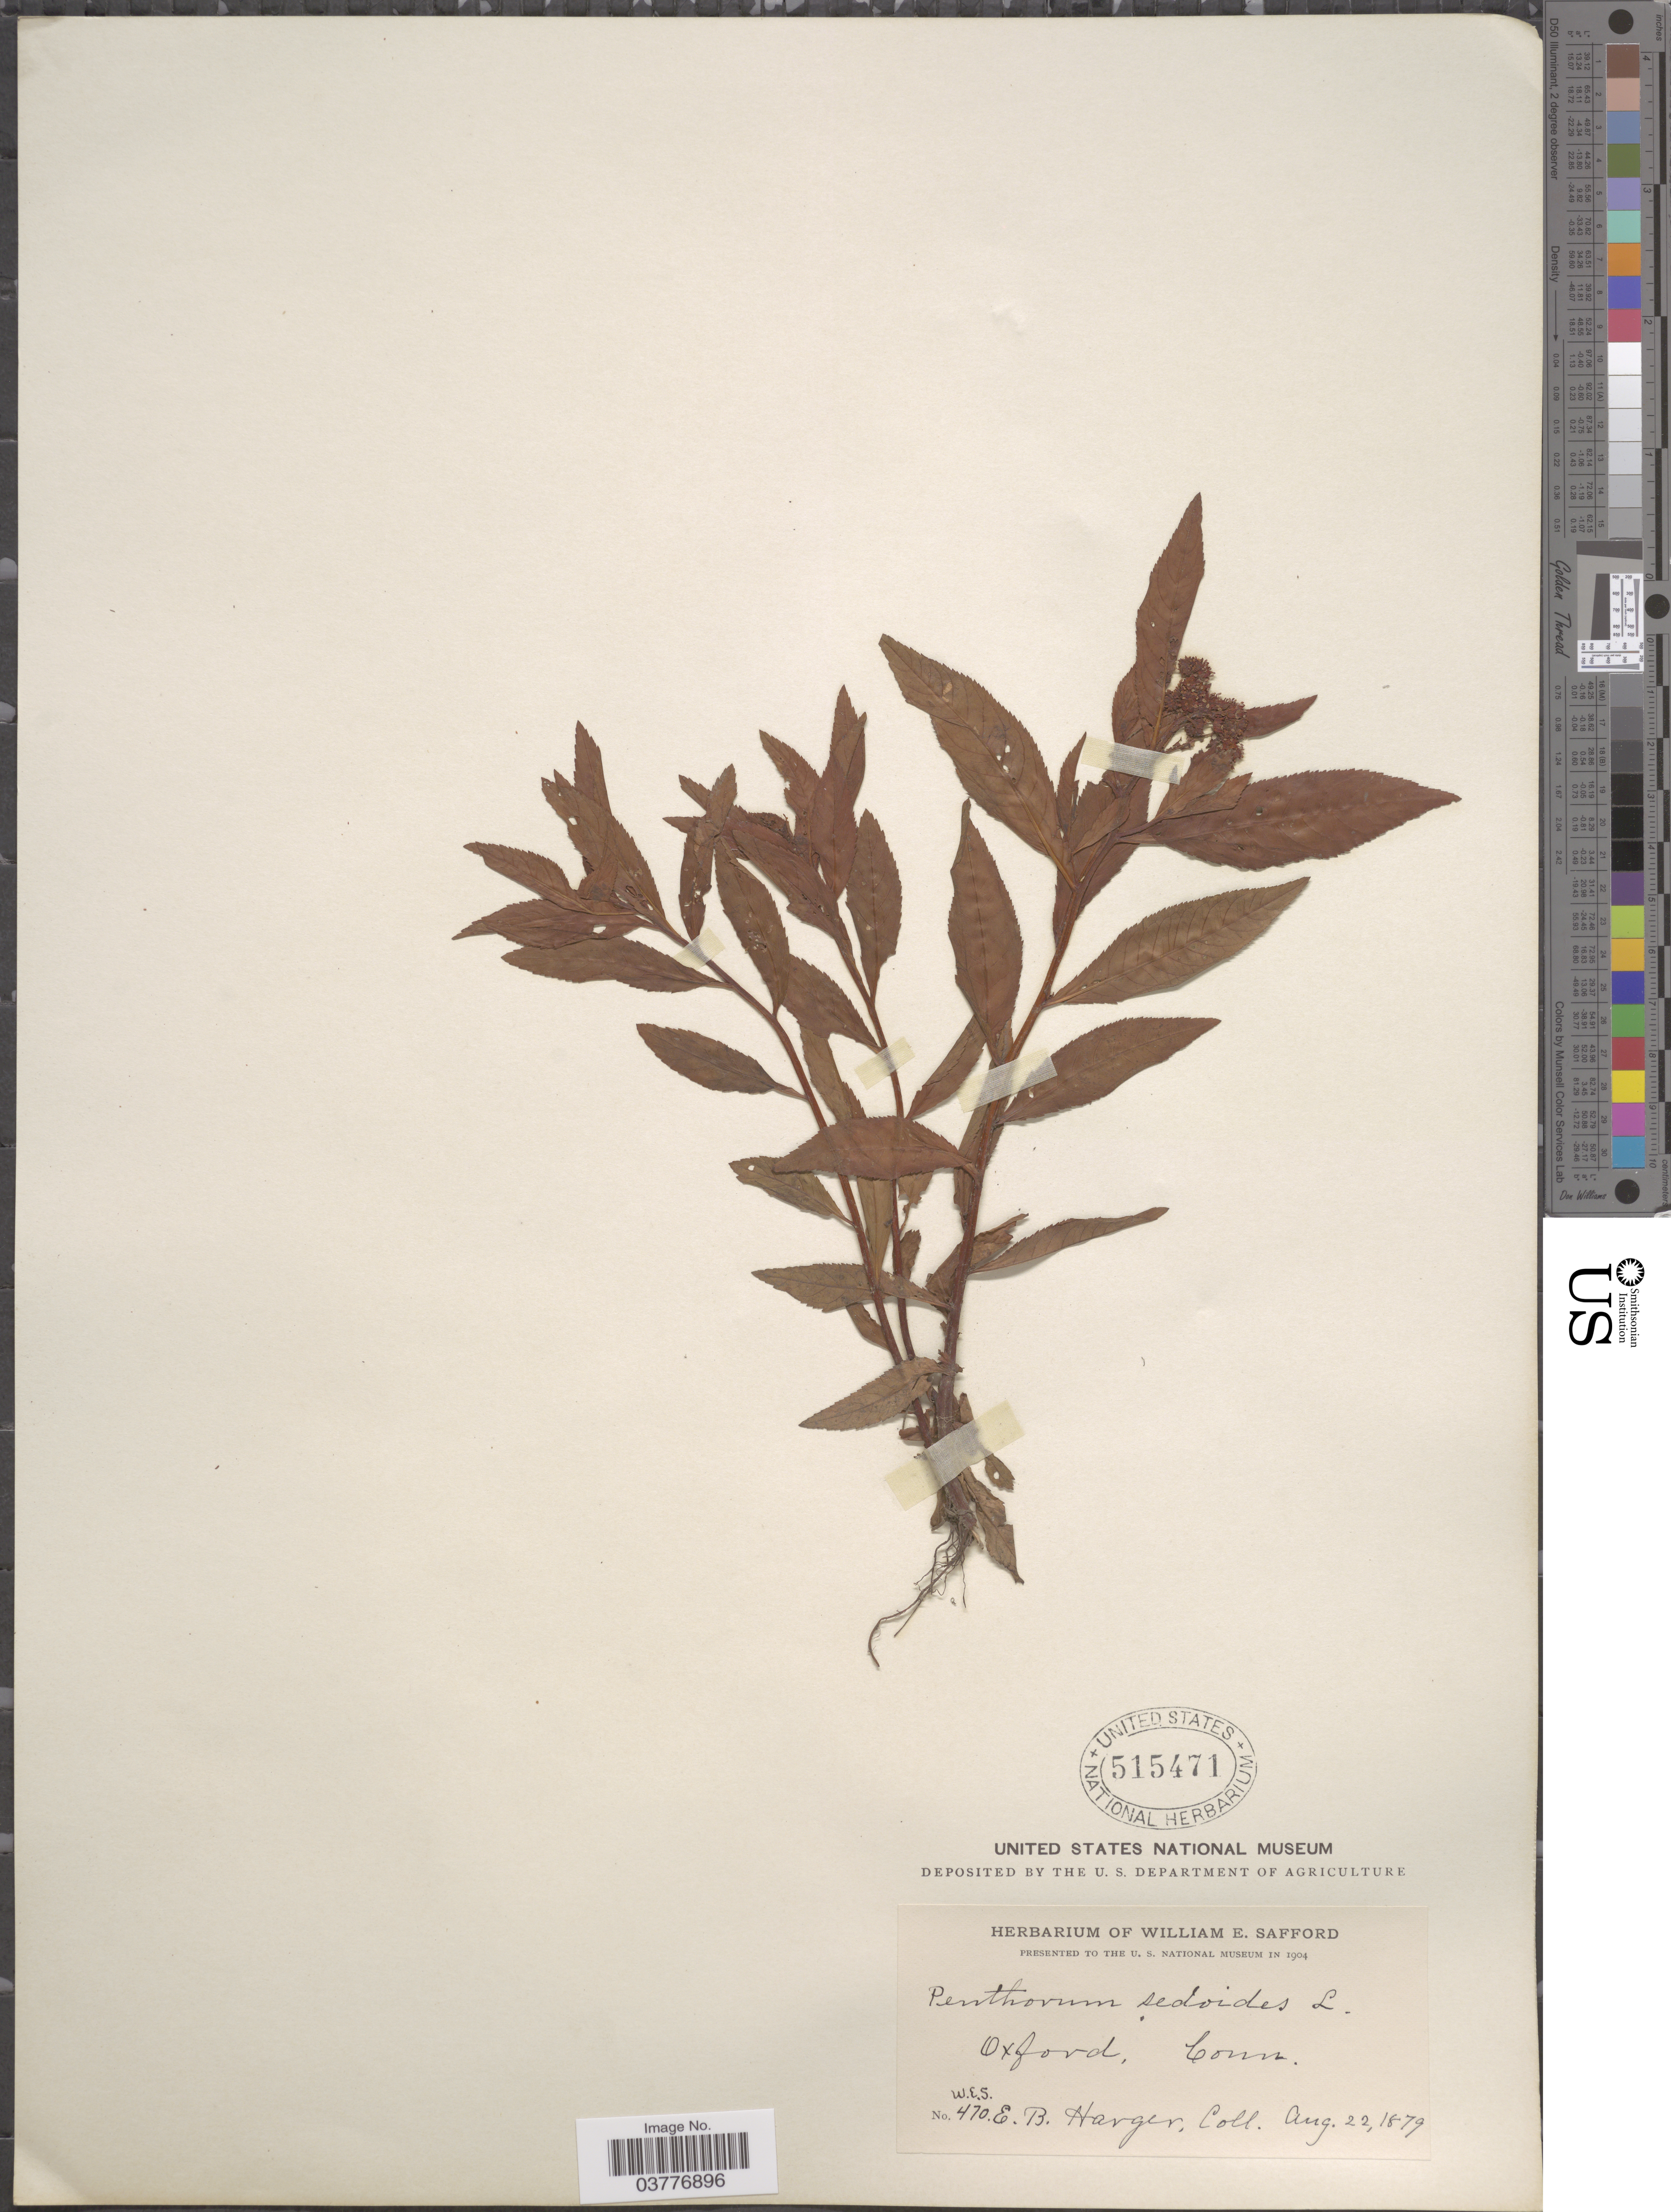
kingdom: Plantae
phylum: Tracheophyta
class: Magnoliopsida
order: Saxifragales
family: Penthoraceae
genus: Penthorum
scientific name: Penthorum sedoides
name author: L.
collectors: E. B. Harger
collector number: WES470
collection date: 1879-08-22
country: United States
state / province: Connecticut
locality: Oxford.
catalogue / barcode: US 515471